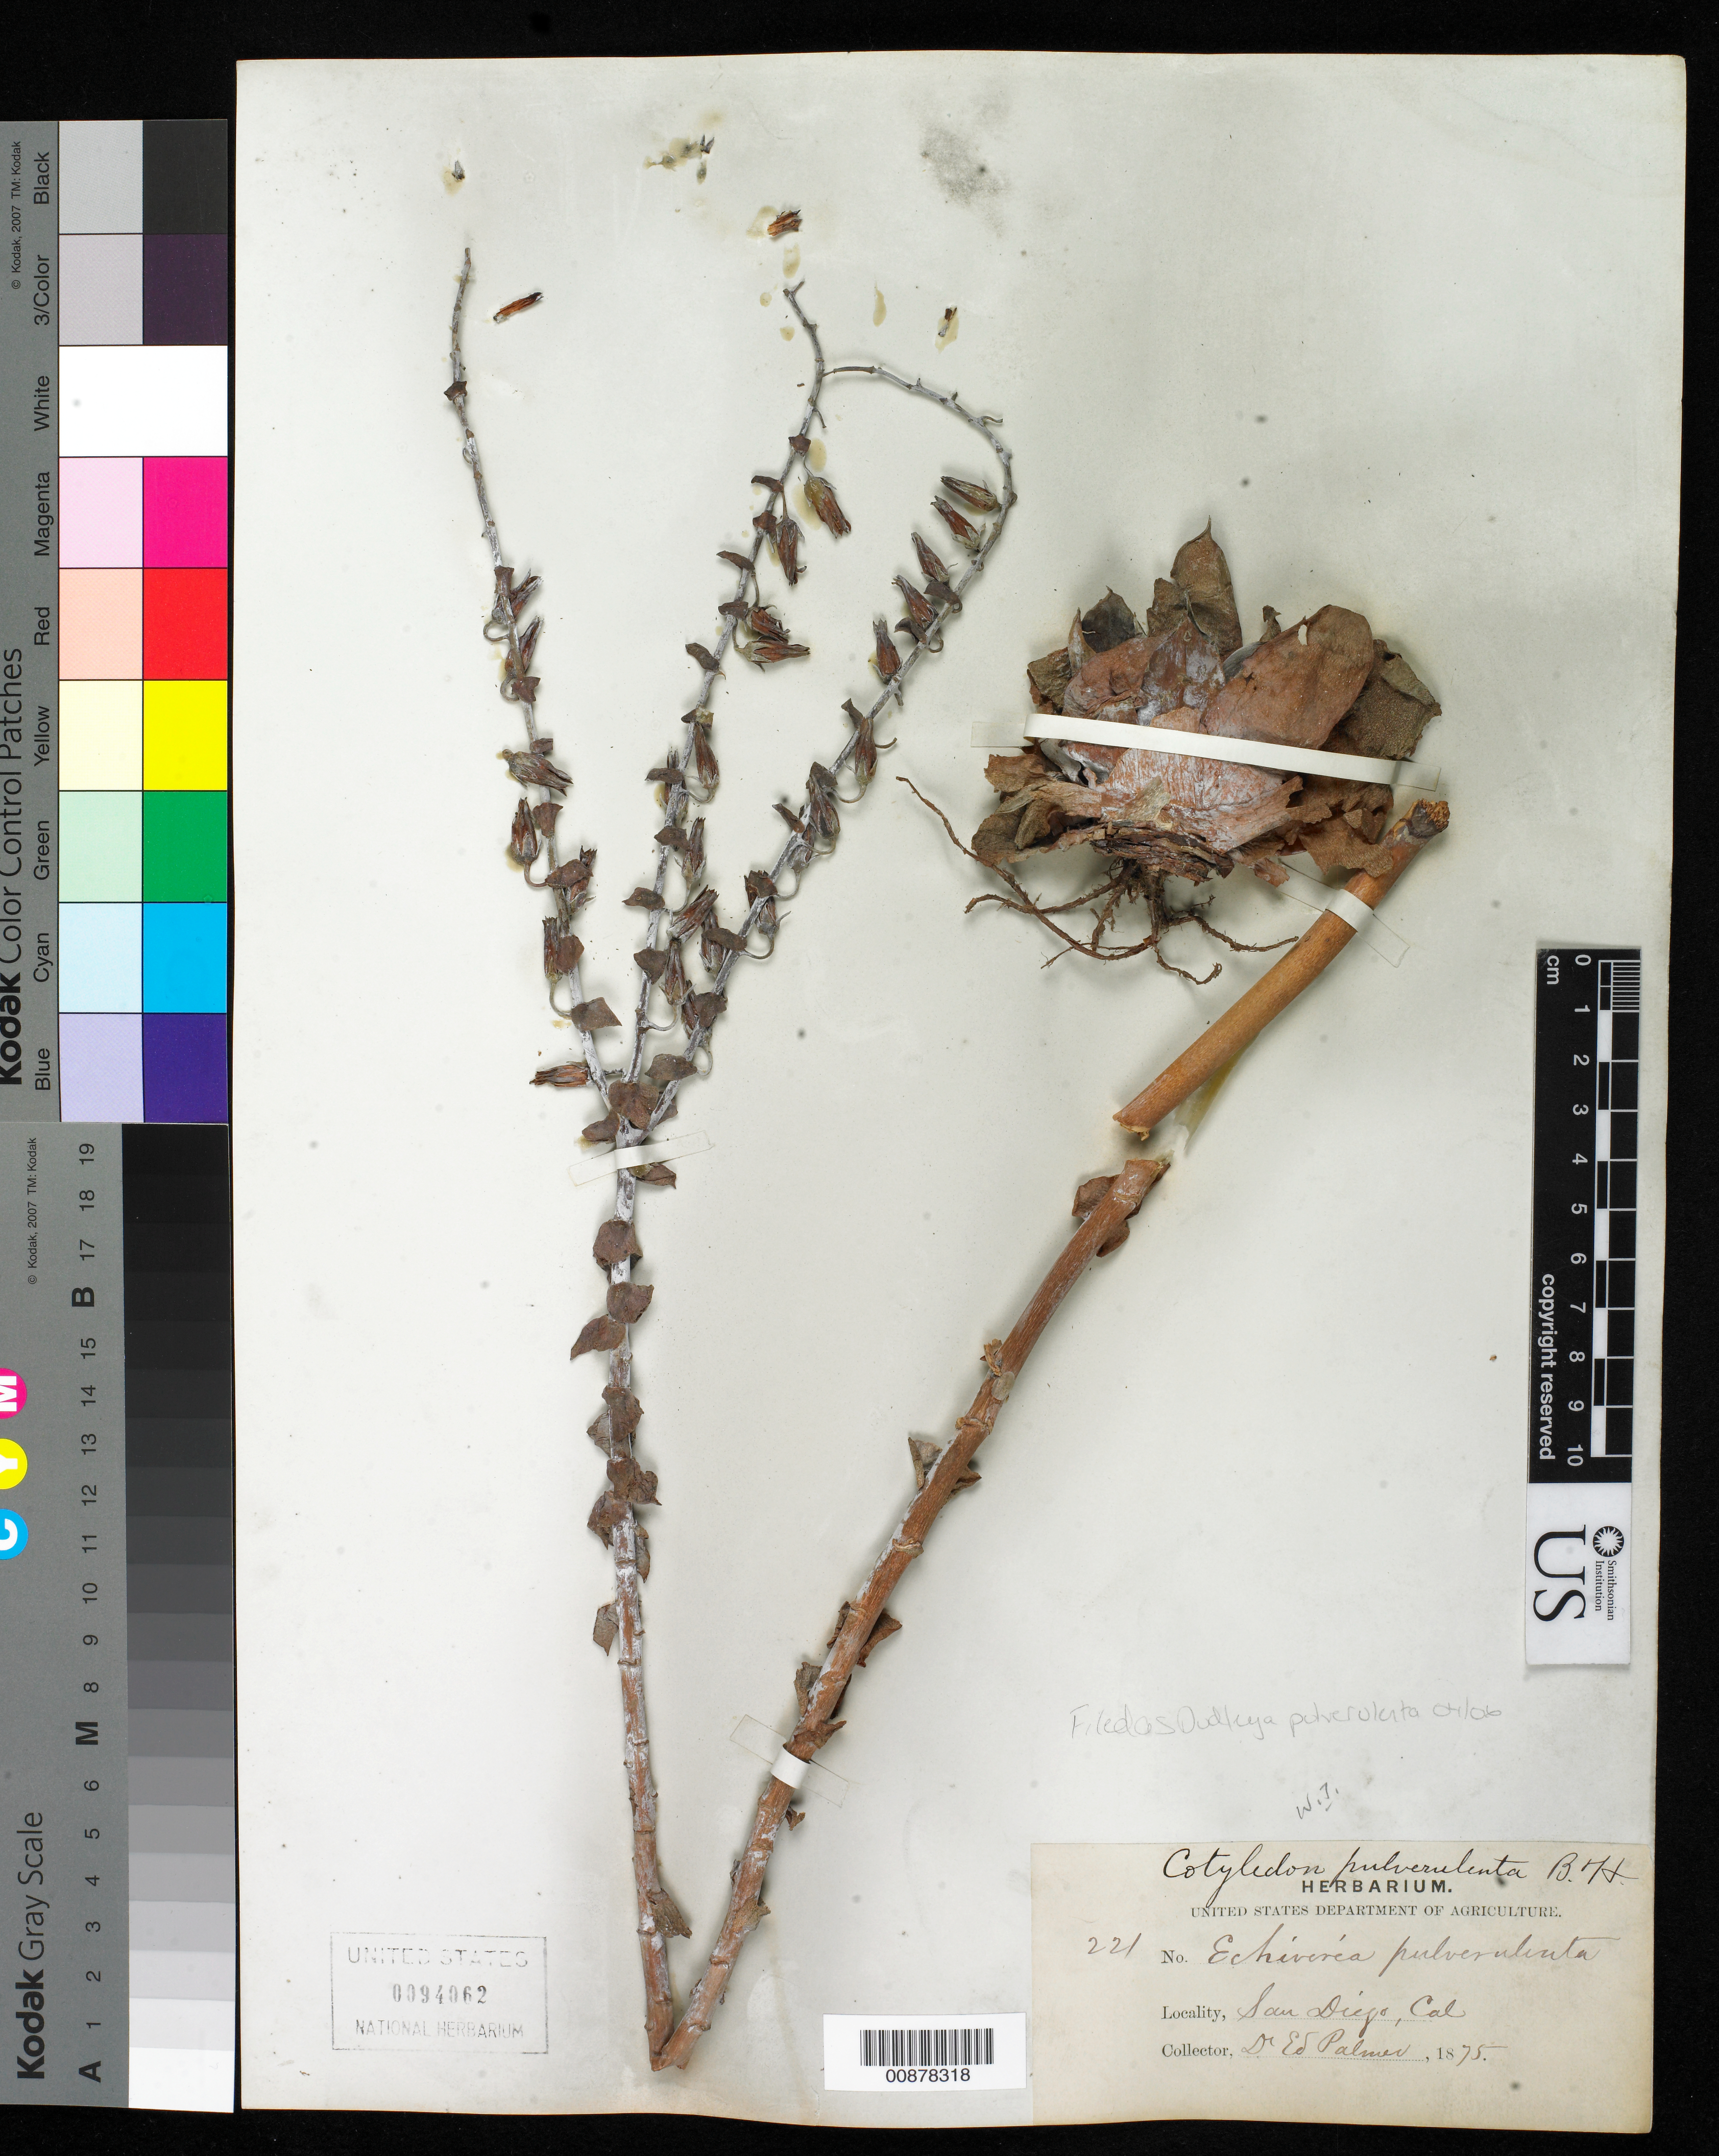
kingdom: Plantae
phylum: Tracheophyta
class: Magnoliopsida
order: Saxifragales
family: Crassulaceae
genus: Dudleya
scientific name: Dudleya pulverulenta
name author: (Nutt.) Britton & Rose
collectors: E. Palmer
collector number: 221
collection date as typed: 1875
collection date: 1875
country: United States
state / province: California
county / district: San Diego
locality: San Diego, California.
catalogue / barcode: US 94062